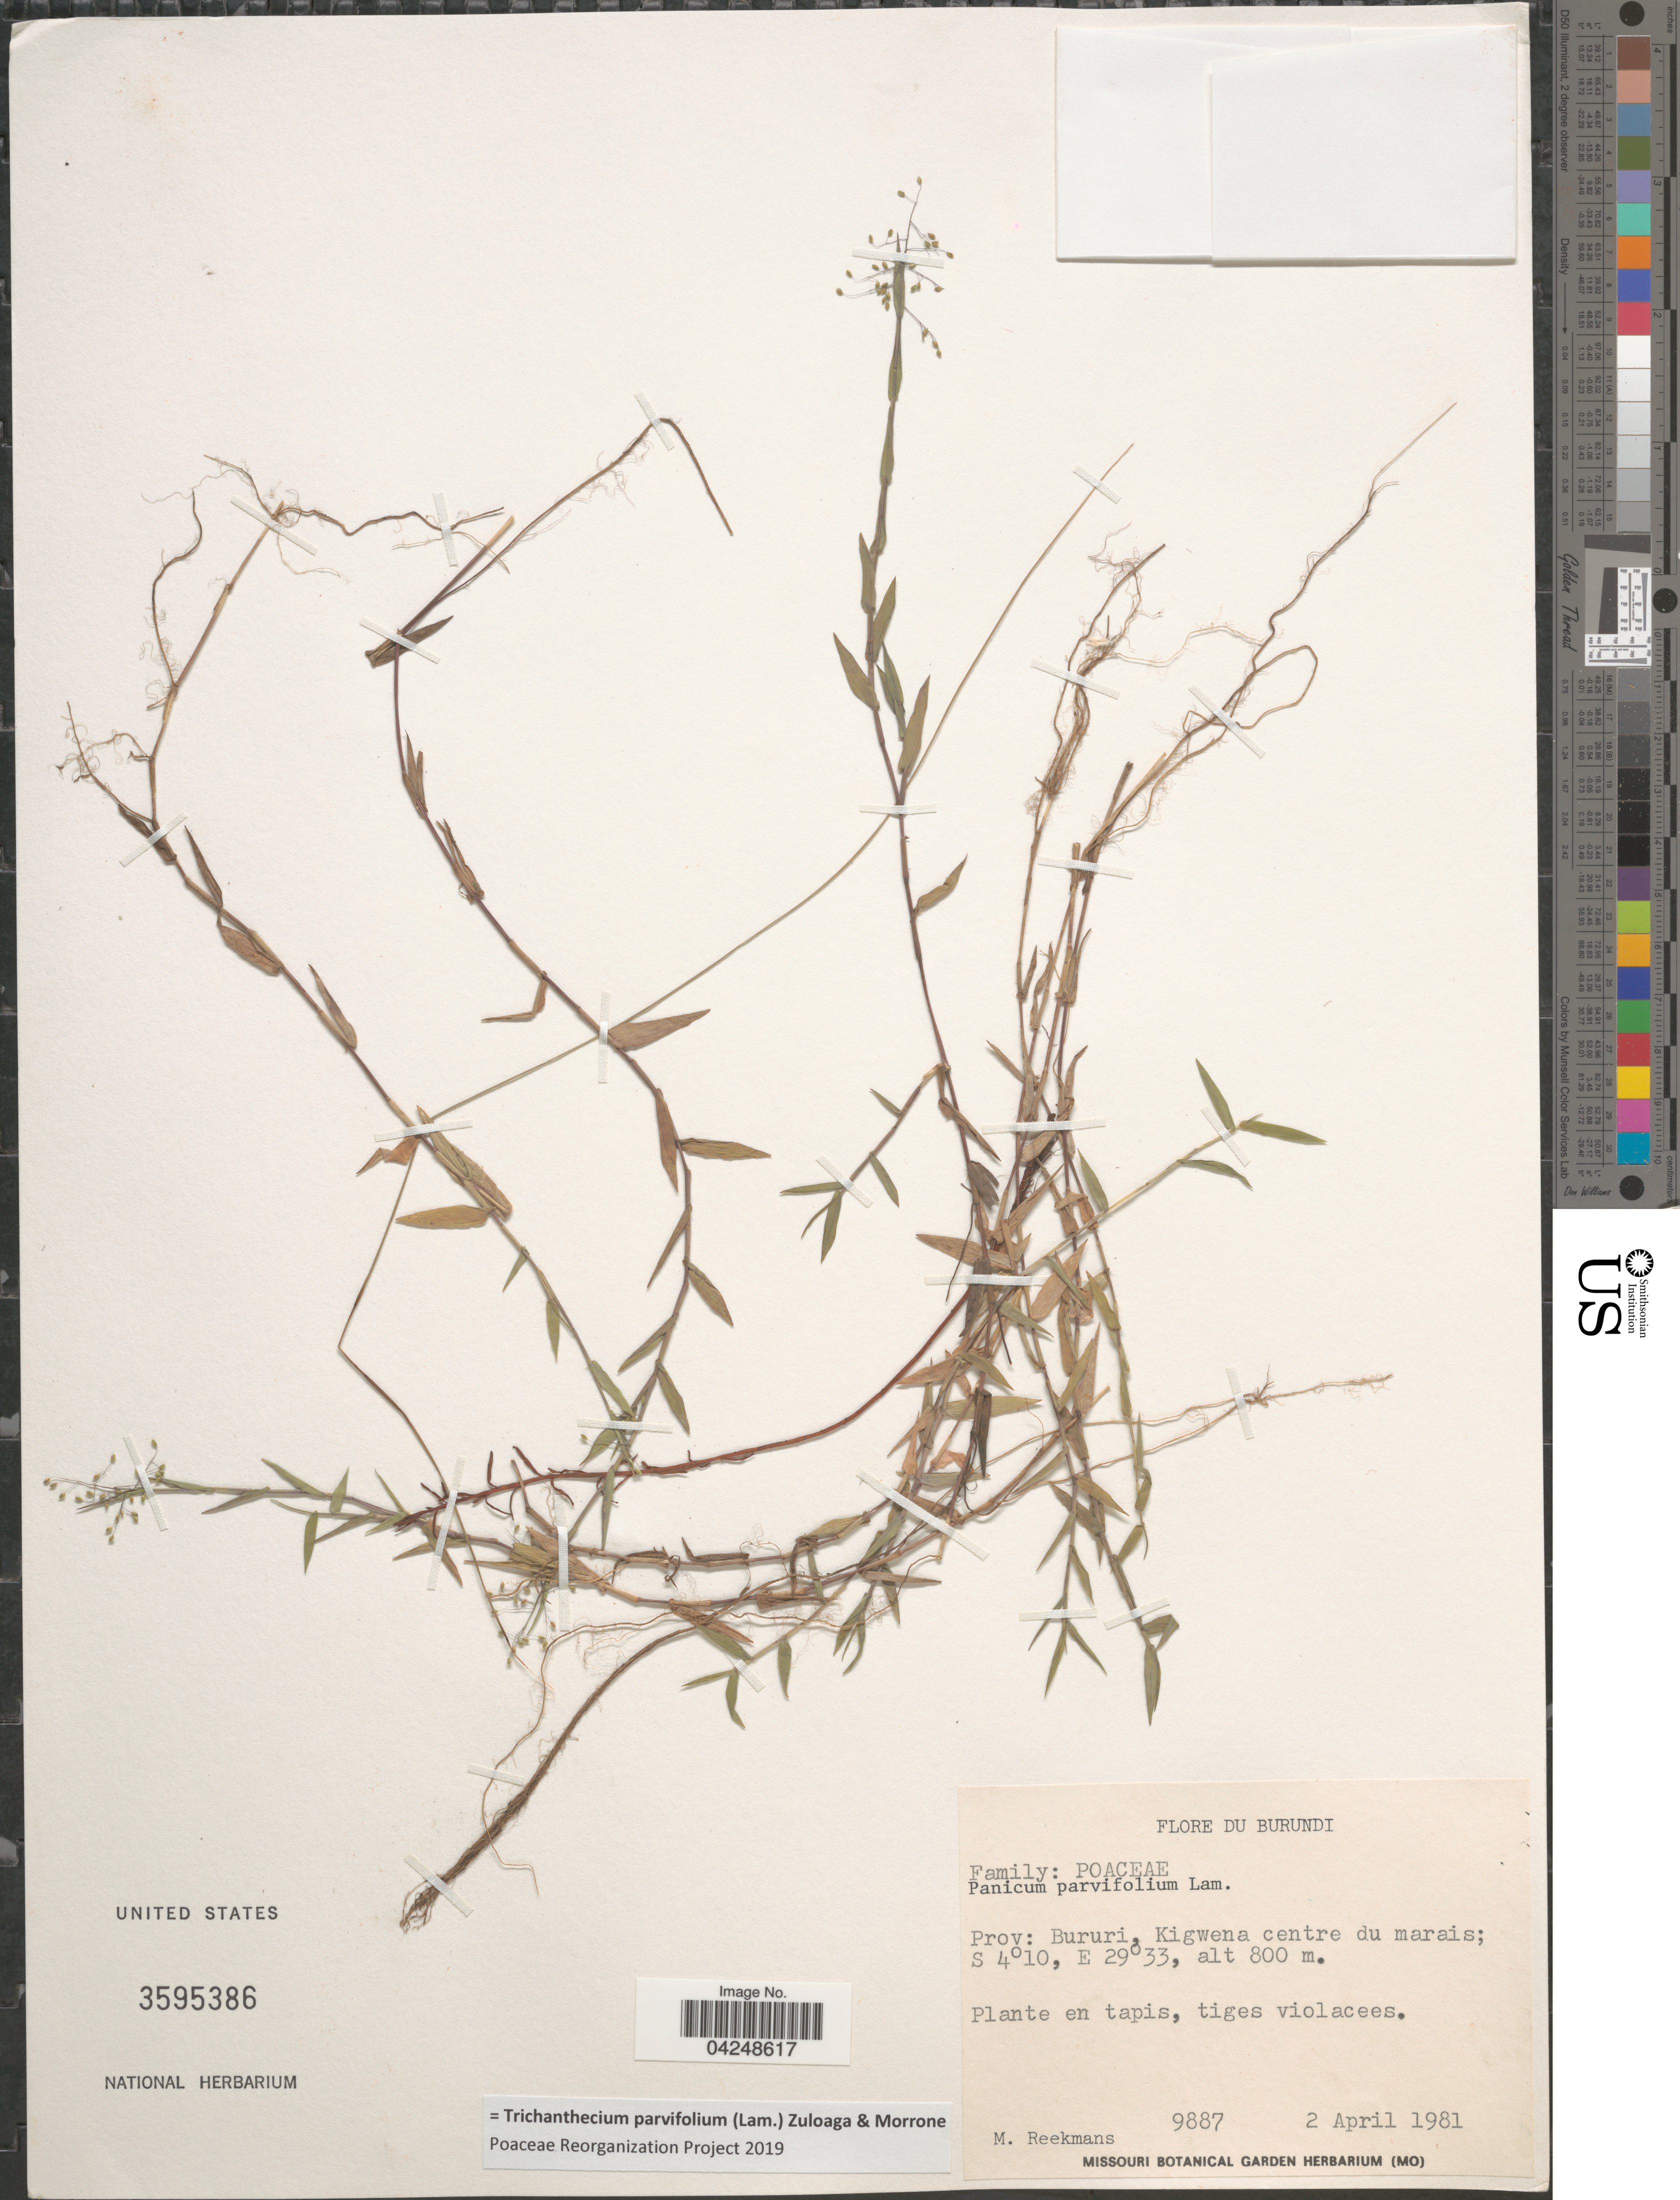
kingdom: Plantae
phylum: Tracheophyta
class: Liliopsida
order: Poales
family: Poaceae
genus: Trichanthecium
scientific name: Trichanthecium parvifolium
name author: (Lam.) Zuloaga & Morrone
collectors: M. Reekmans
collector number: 9887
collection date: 1981-04-02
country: Burundi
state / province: Bururi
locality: Kigwena centre du marais.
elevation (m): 800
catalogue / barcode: US 3595386